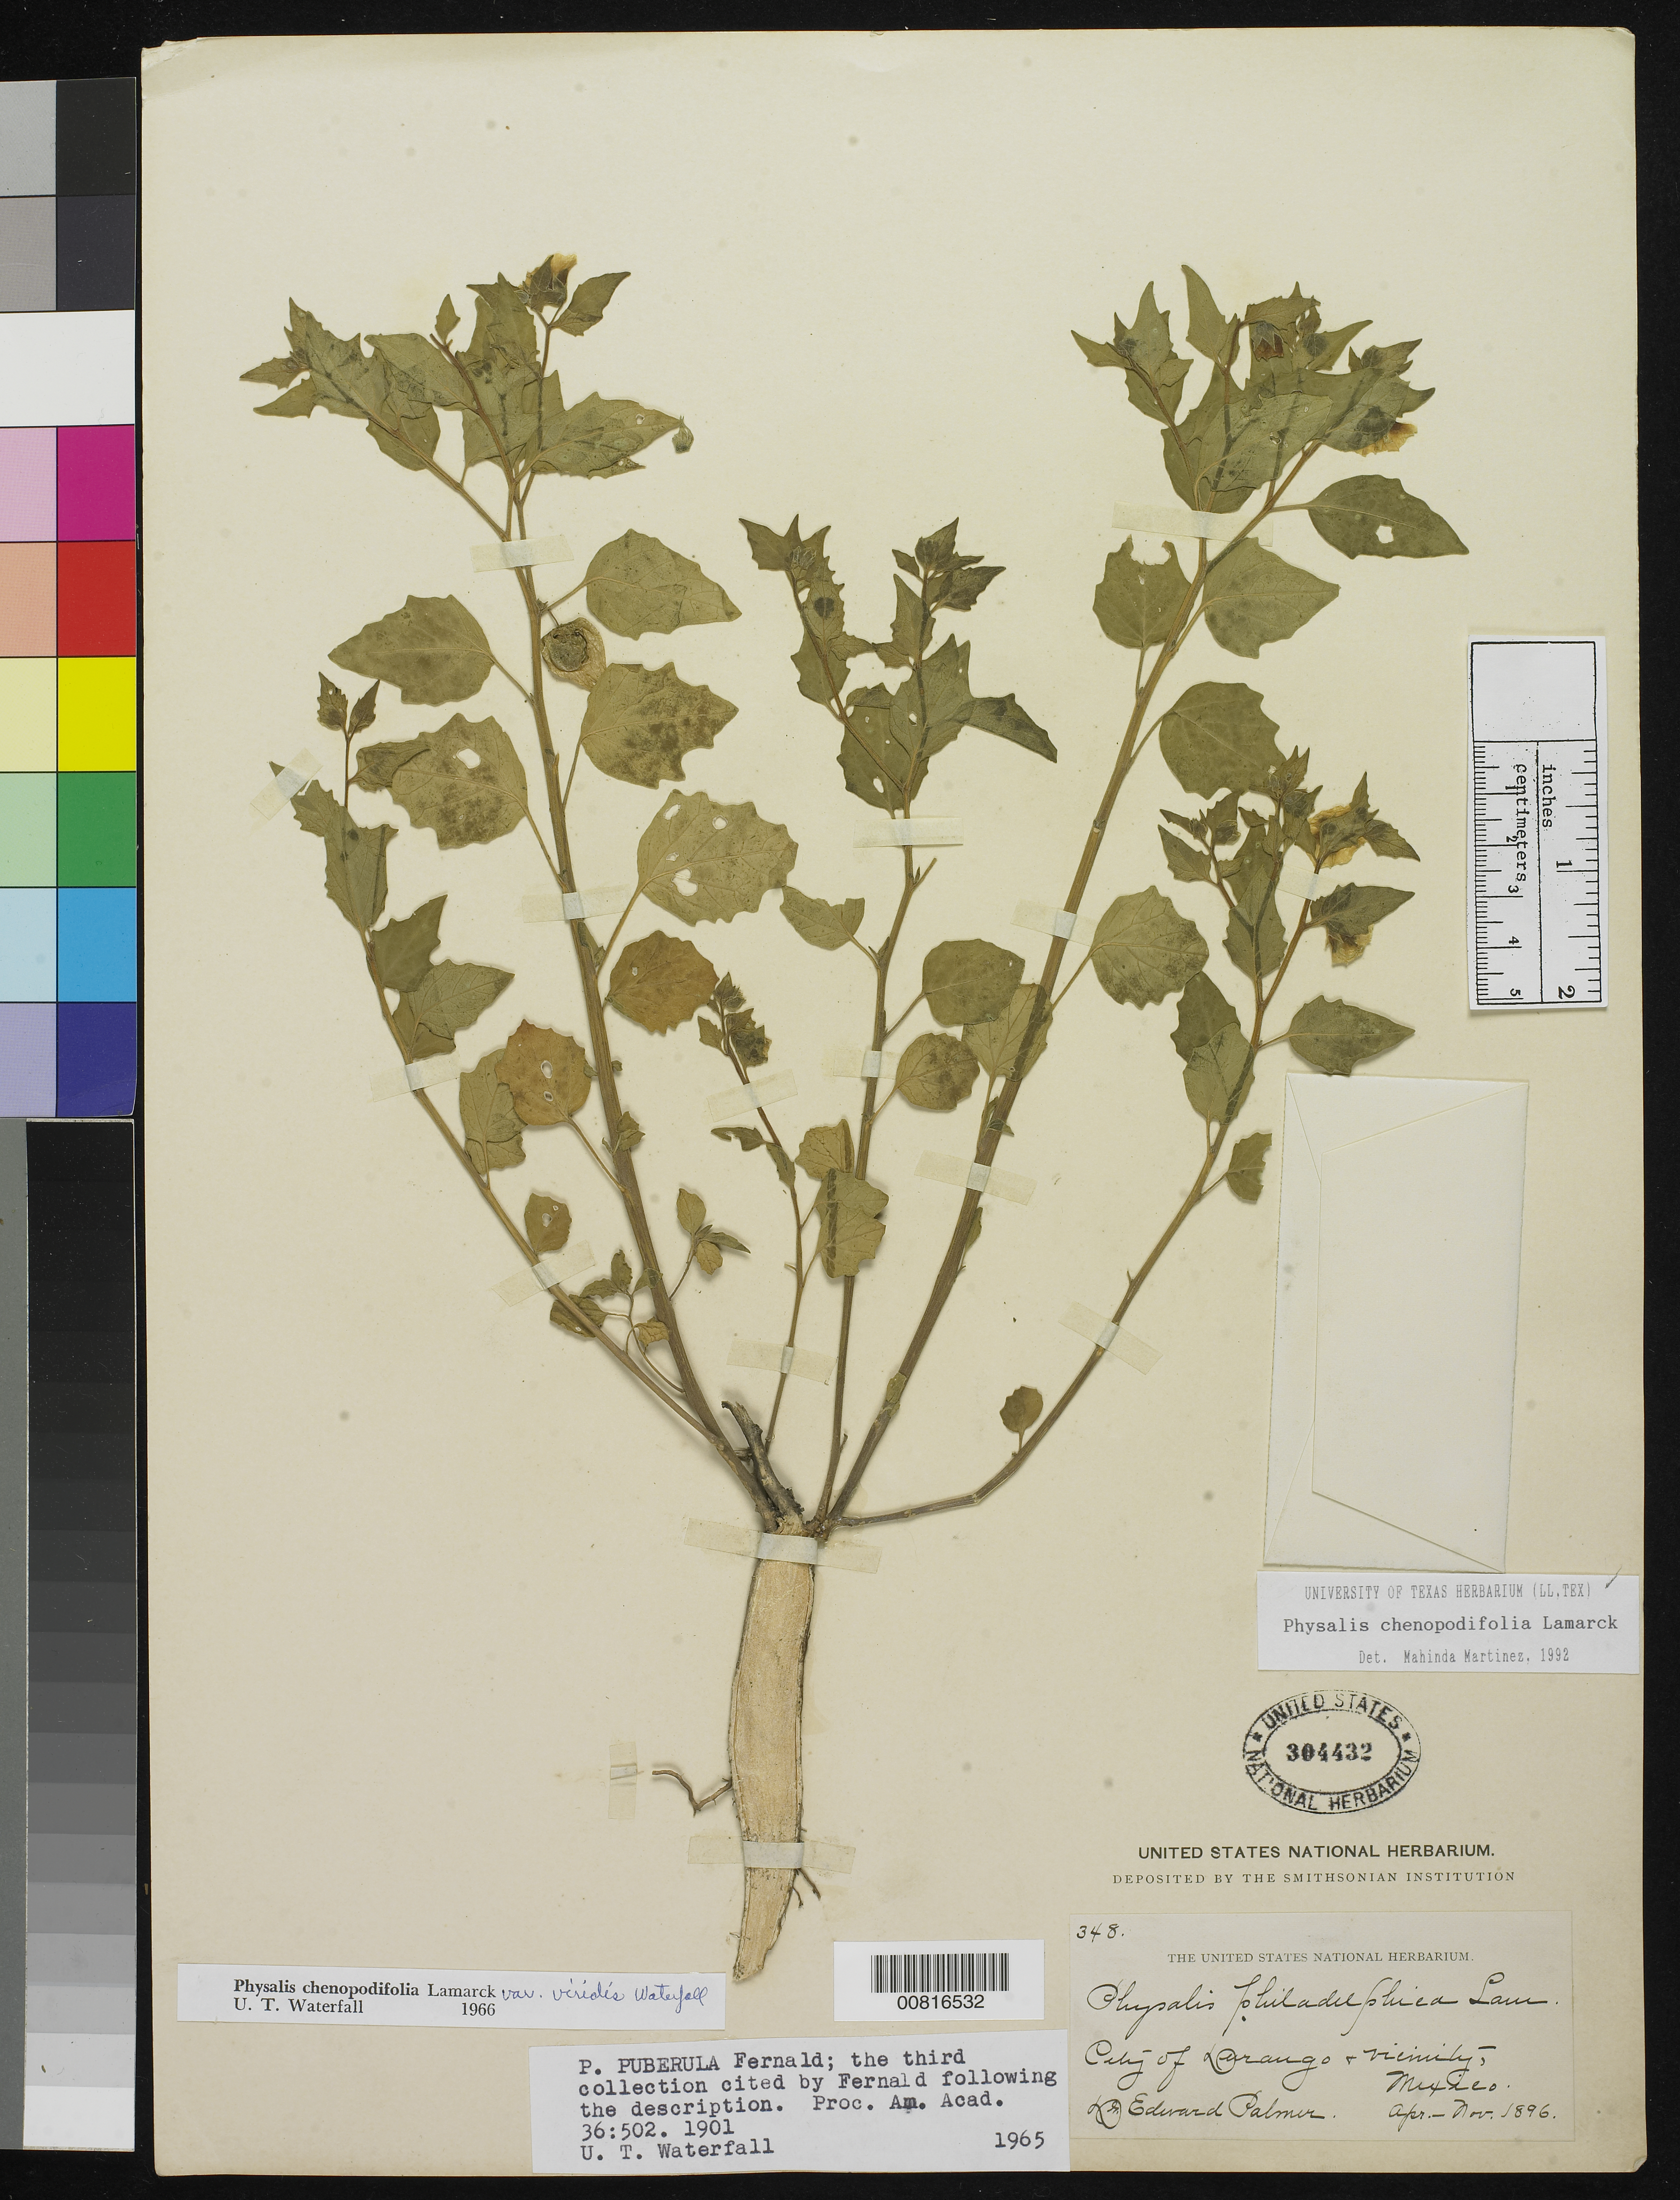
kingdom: Plantae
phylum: Tracheophyta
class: Magnoliopsida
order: Solanales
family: Solanaceae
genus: Physalis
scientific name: Physalis chenopodifolia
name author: Lam.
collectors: E. Palmer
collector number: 348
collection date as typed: Apr 1896 to -- Nov 1896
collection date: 1896-04/1896-11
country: Mexico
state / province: Durango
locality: City of Durango and vicinity.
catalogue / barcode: US 304432